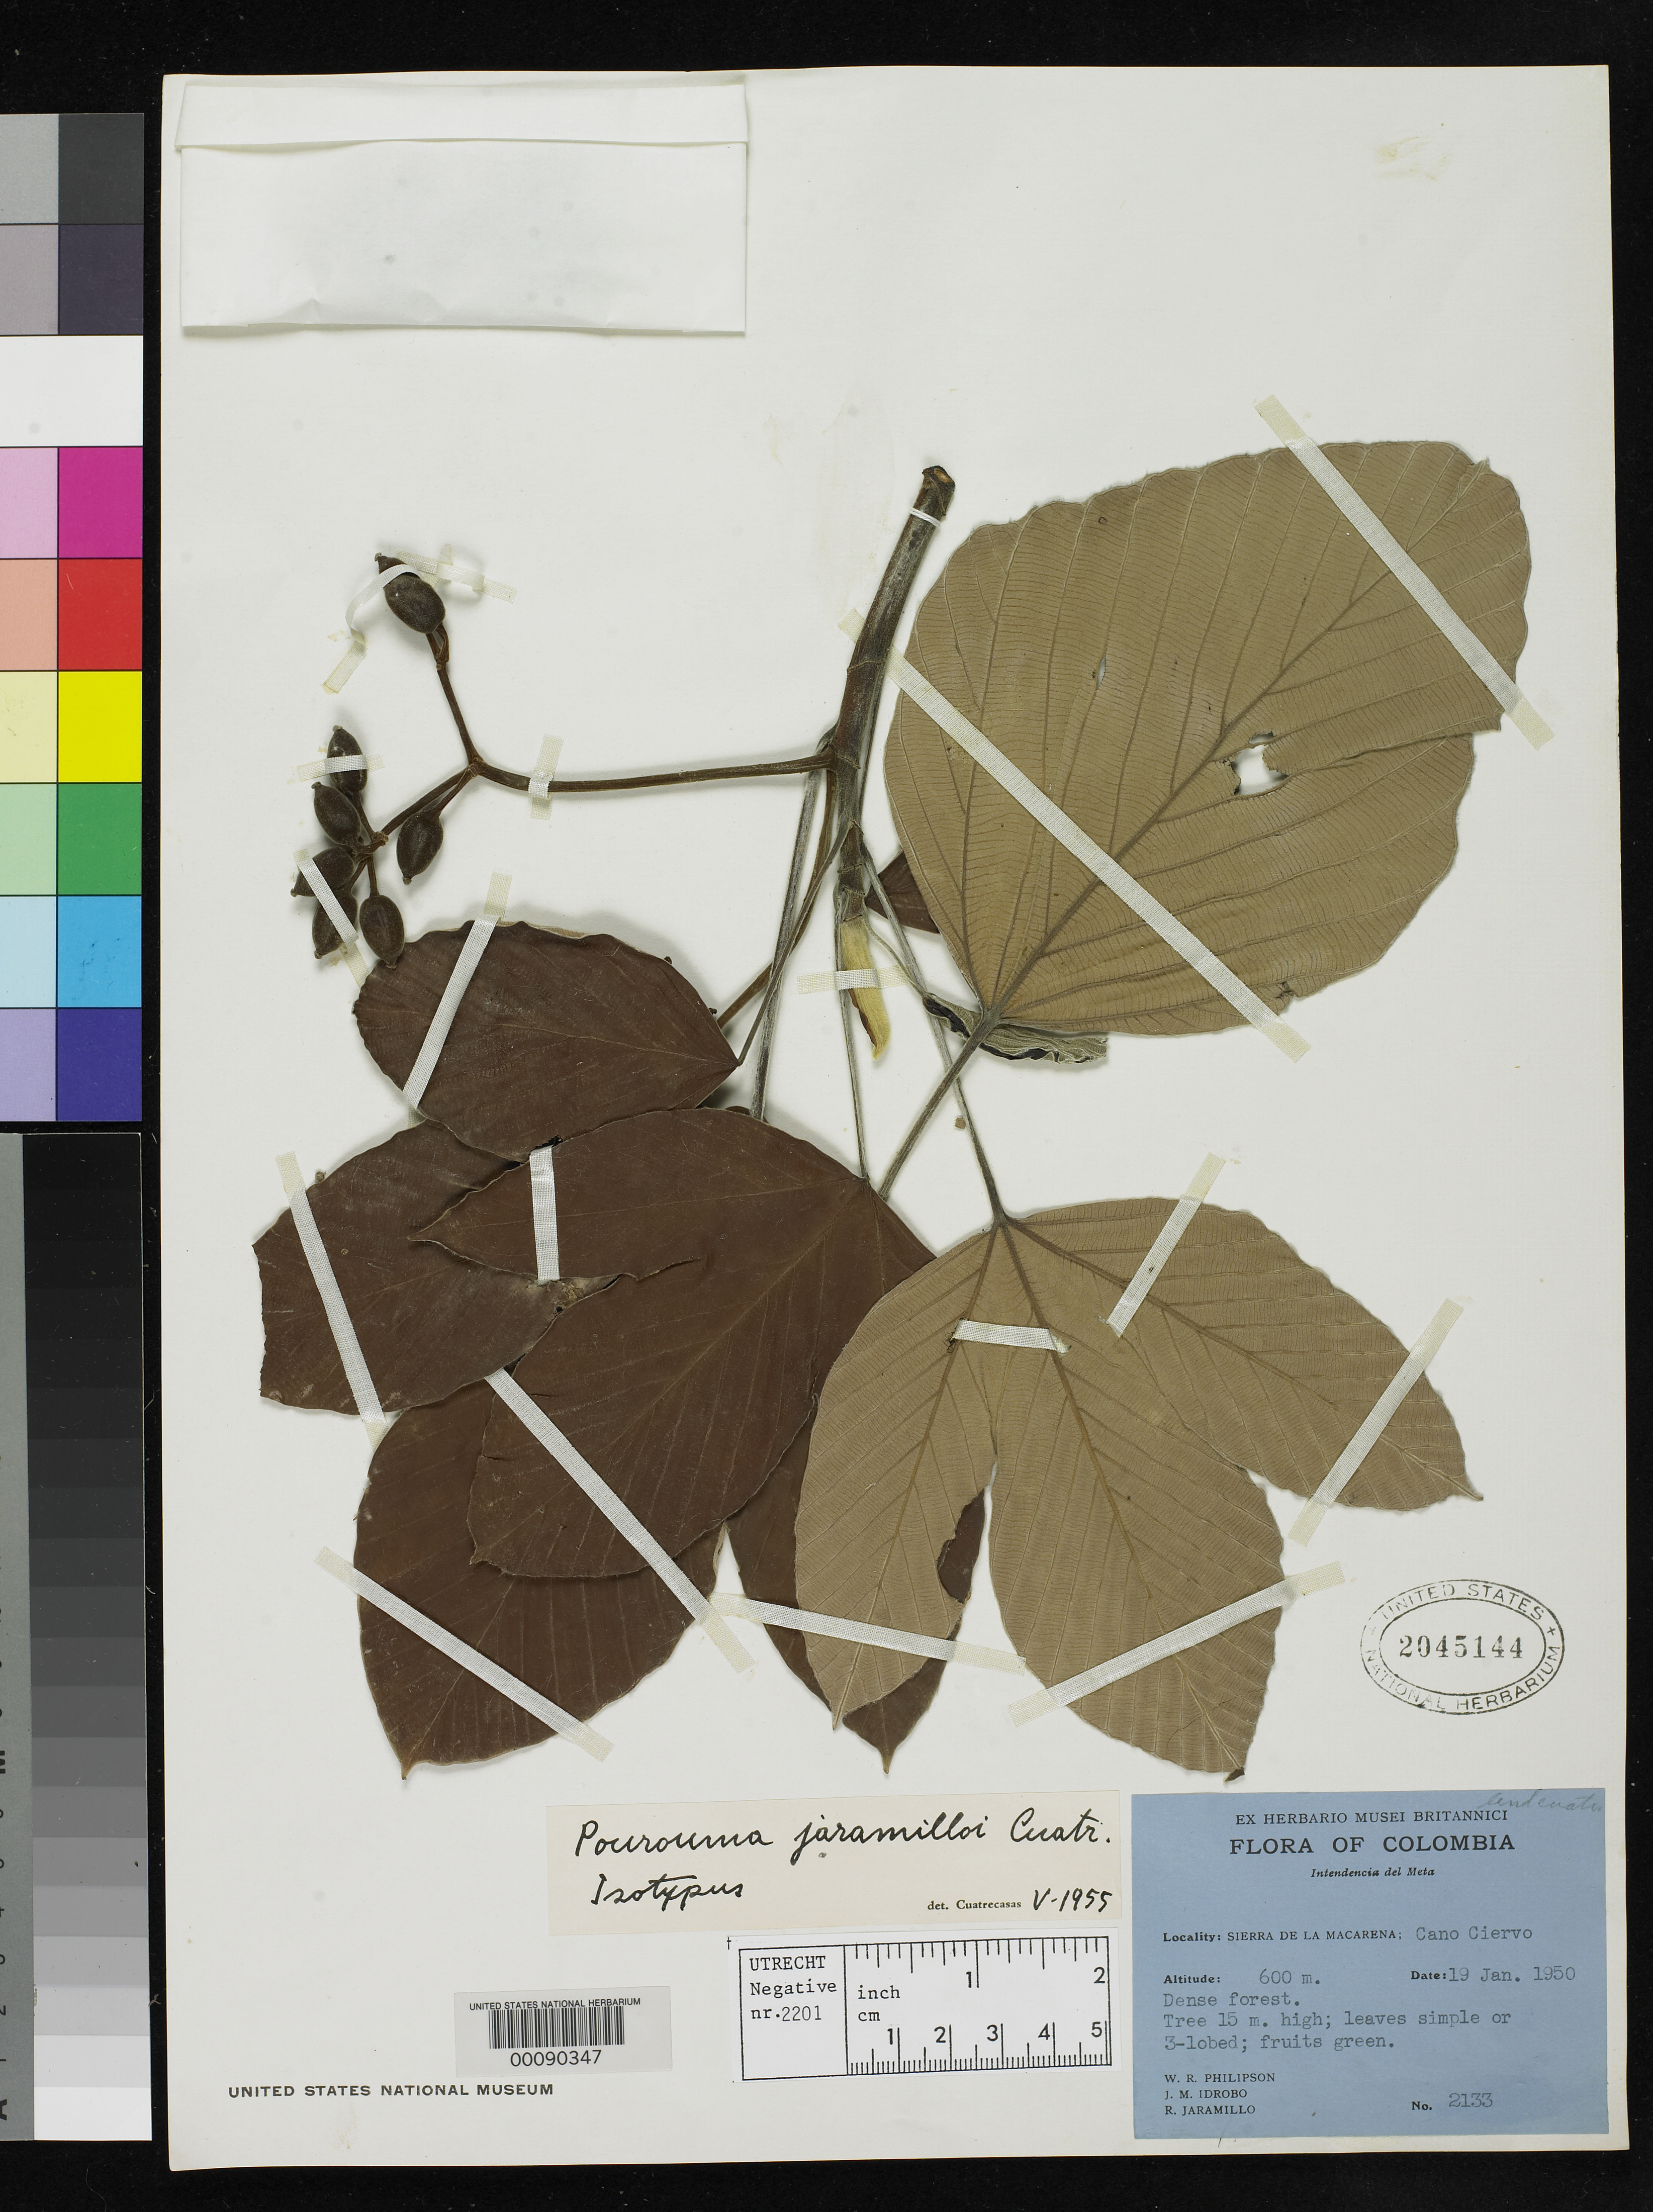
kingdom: Plantae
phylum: Tracheophyta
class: Magnoliopsida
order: Rosales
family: Urticaceae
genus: Pourouma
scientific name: Pourouma jaramilloi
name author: Cuatrec.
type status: Isotype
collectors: W. R. Philipson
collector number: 2133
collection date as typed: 19 Jan 1950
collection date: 1950-01-19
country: Colombia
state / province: Meta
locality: Sierra de La Macarena, Caño Cievo.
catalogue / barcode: US 2045144